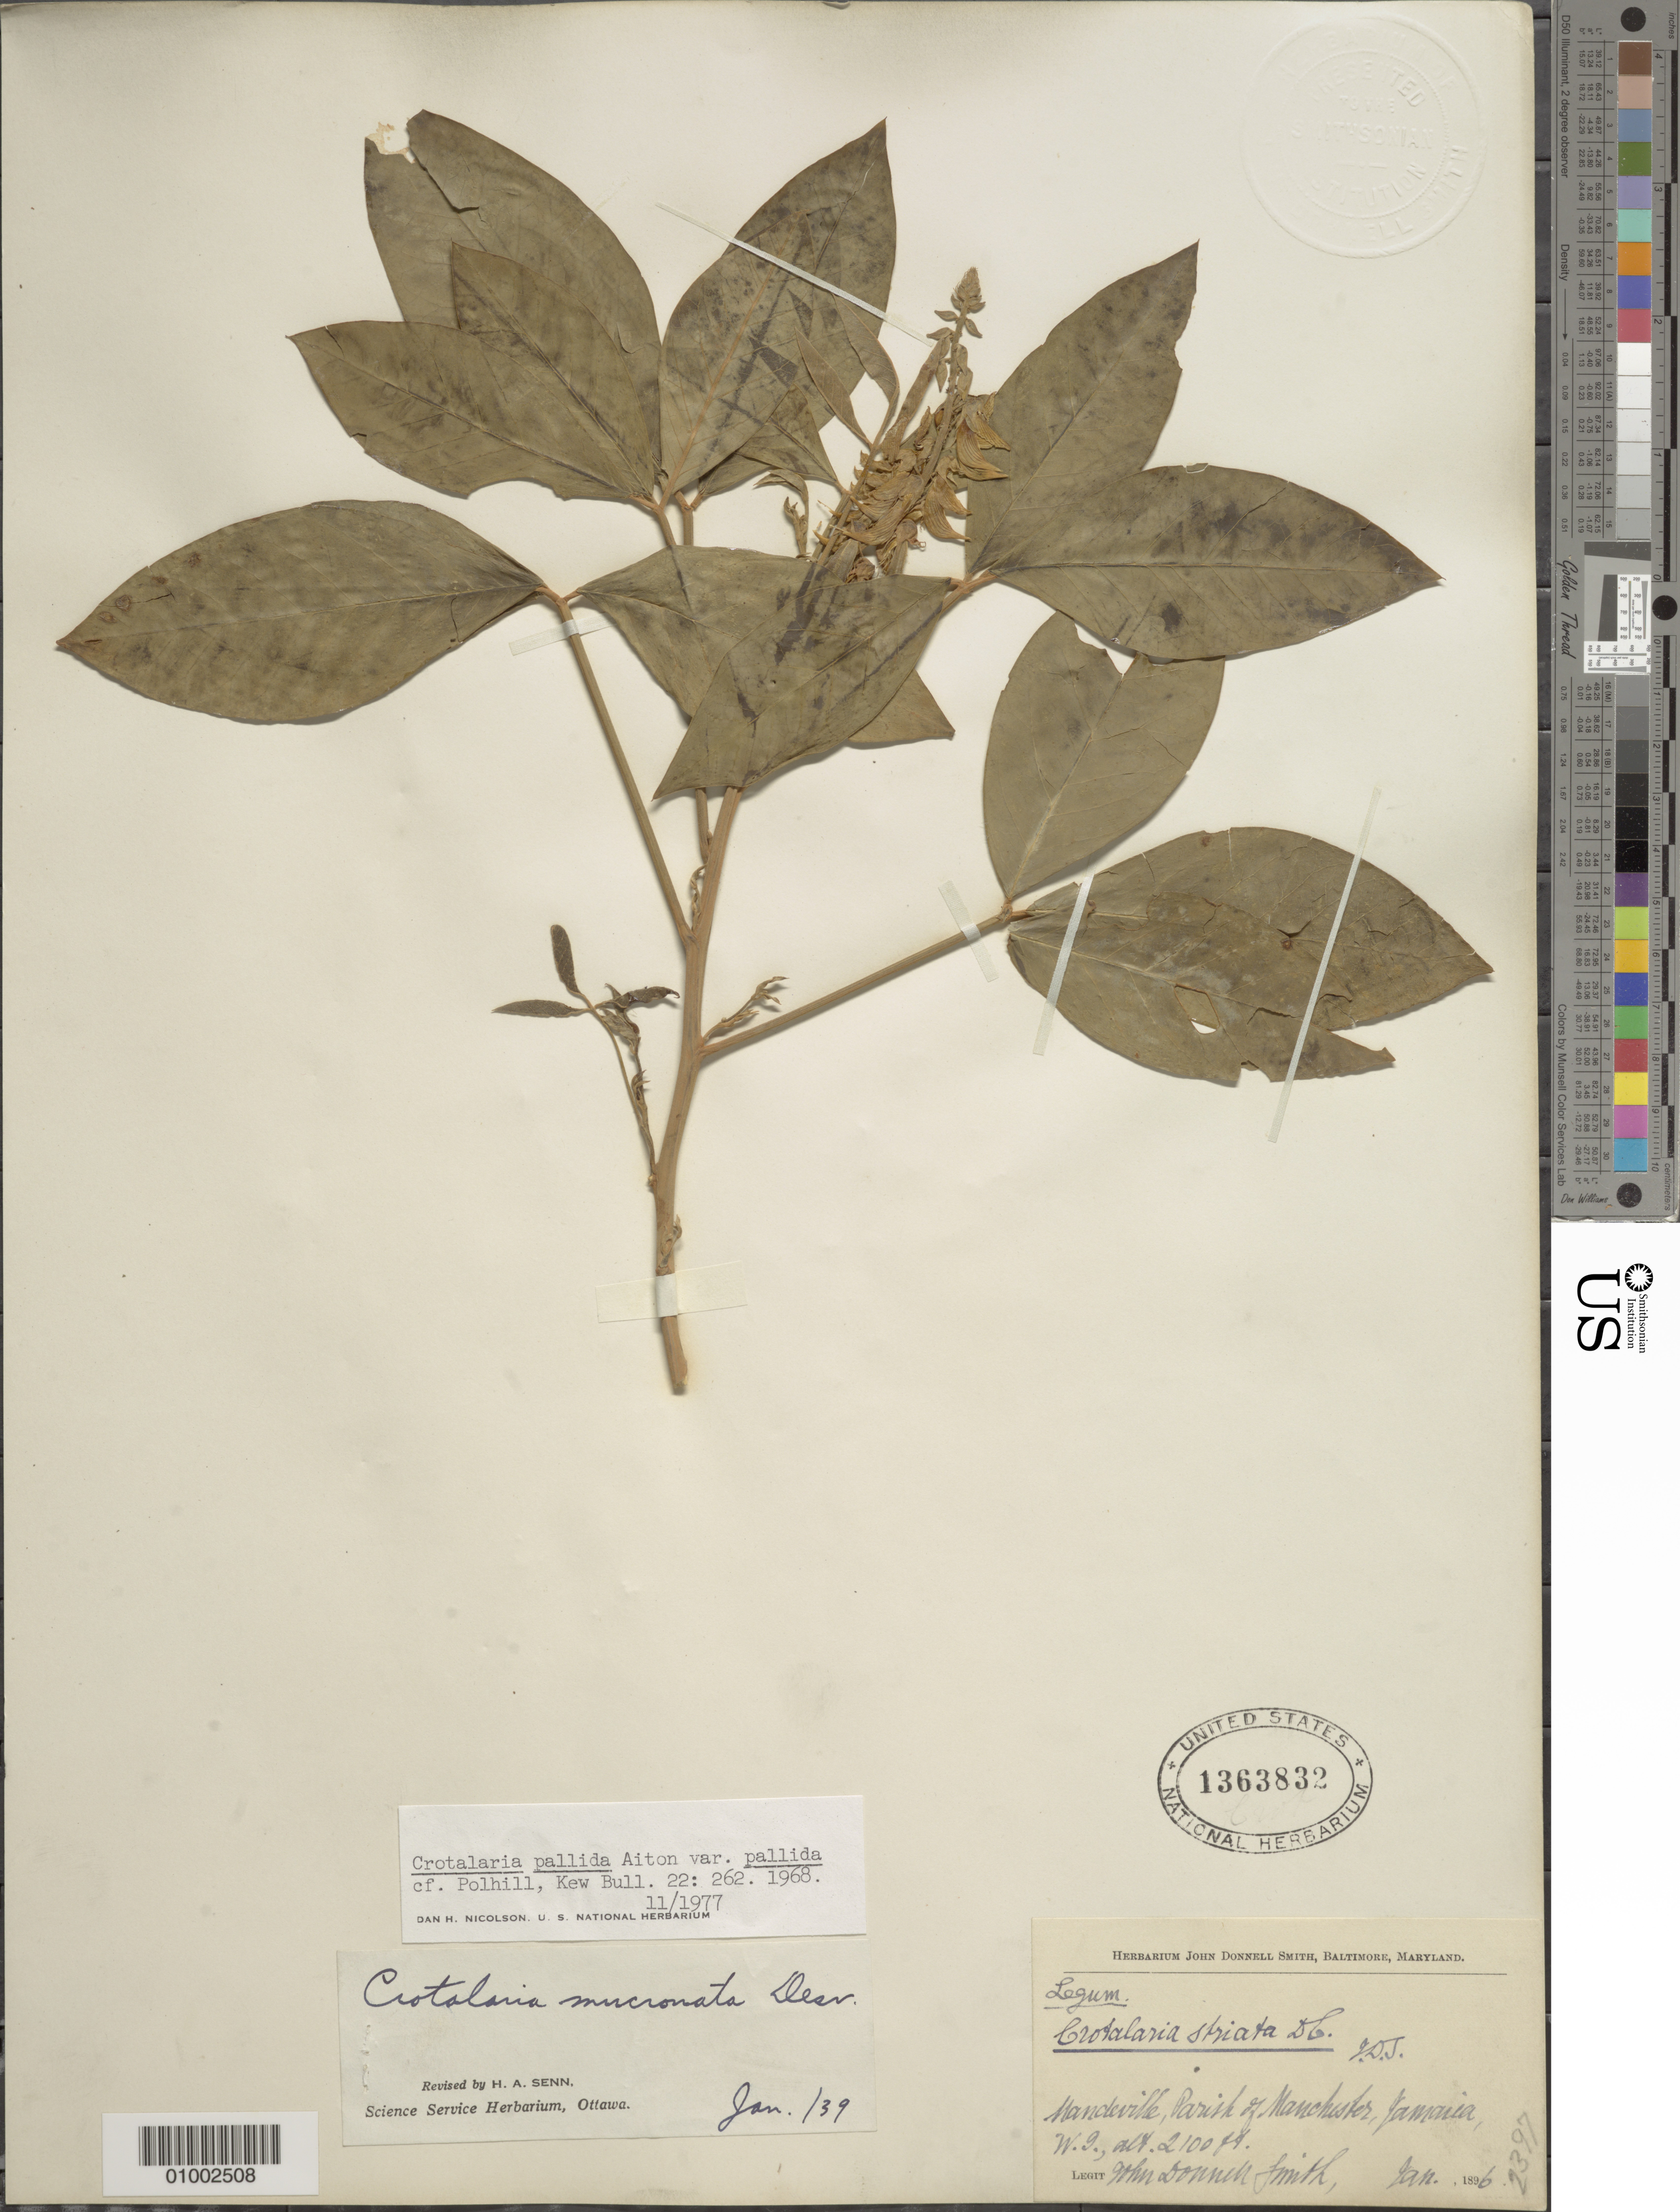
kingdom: Plantae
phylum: Tracheophyta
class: Magnoliopsida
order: Fabales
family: Fabaceae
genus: Crotalaria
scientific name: Crotalaria pallida var. pallida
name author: Aiton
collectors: J. Donnell Smith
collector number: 2397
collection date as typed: Jan 1896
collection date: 1896-01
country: Jamaica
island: Jamaica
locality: Manderille Parish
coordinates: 0 N, 0 E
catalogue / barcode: US 1363832